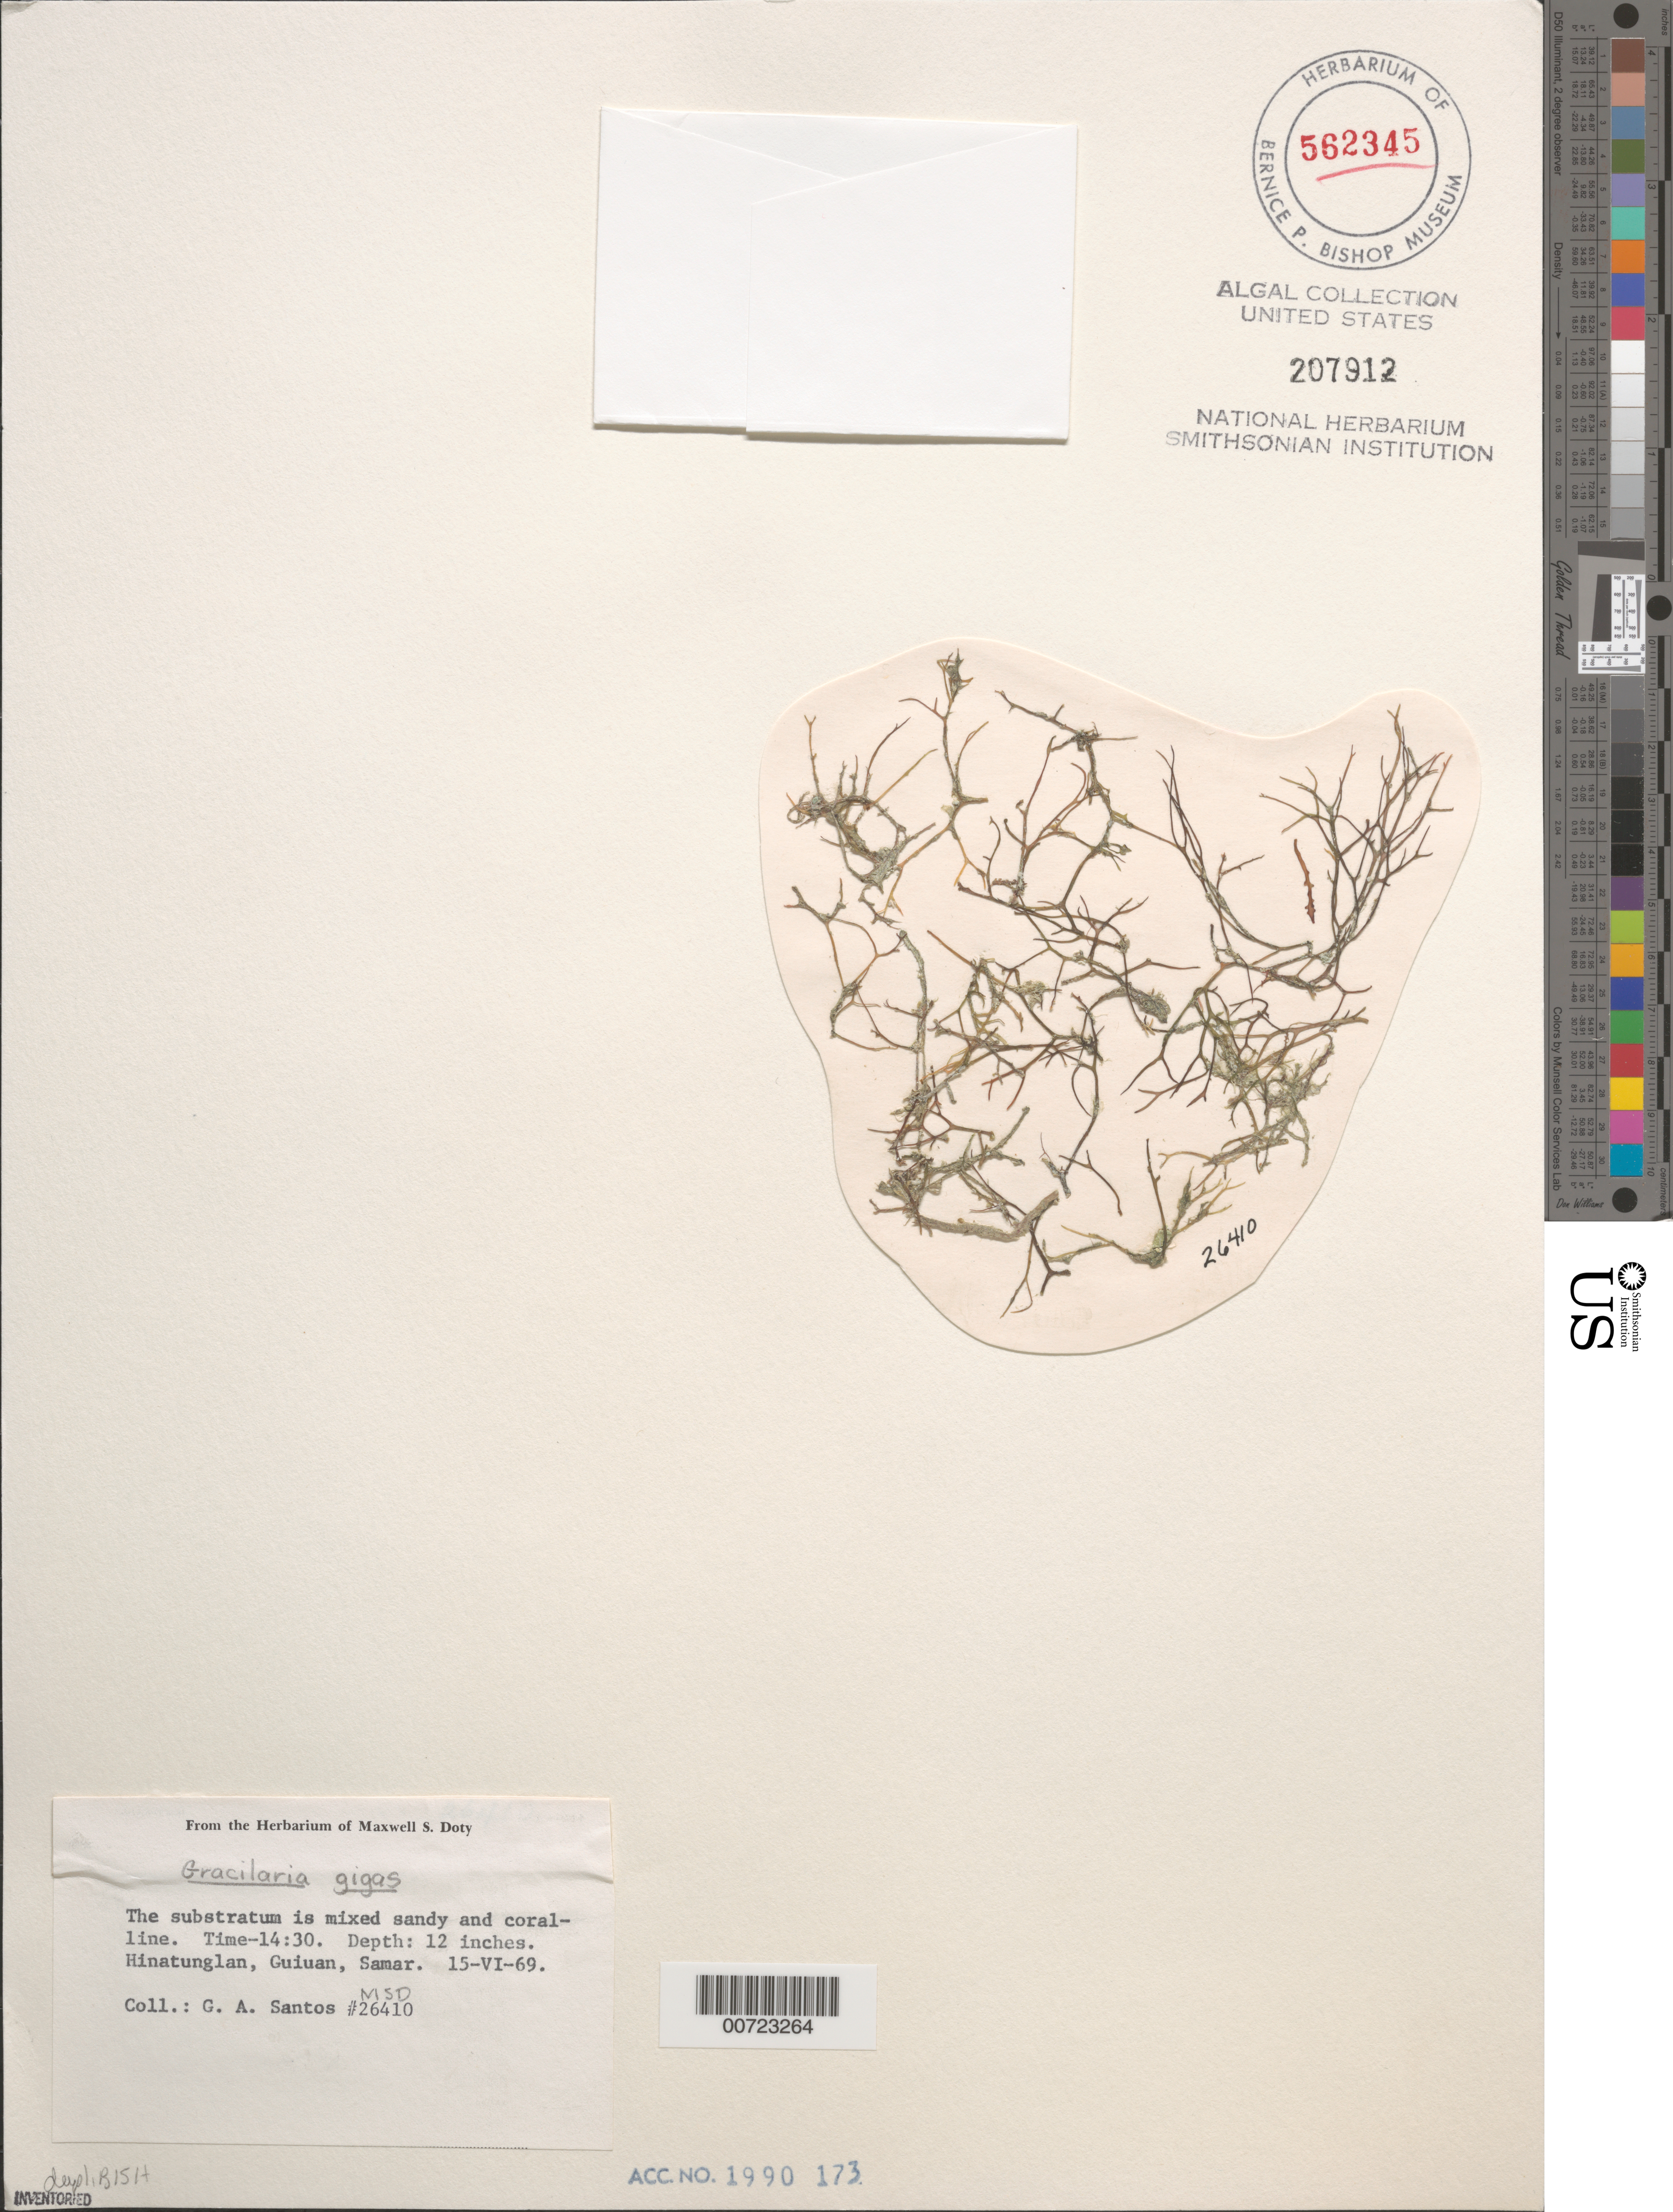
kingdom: Plantae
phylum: Rhodophyta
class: Florideophyceae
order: Gracilariales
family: Gracilariaceae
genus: Gracilaria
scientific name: Gracilaria gigas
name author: Harv.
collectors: G. Santos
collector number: MSD 26410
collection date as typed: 15 Jun 1969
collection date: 1969-06-15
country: Philippines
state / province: Eastern Visayas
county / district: Eastern Samar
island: Samar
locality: Hinatunglan, Guiuan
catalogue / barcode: US 207912